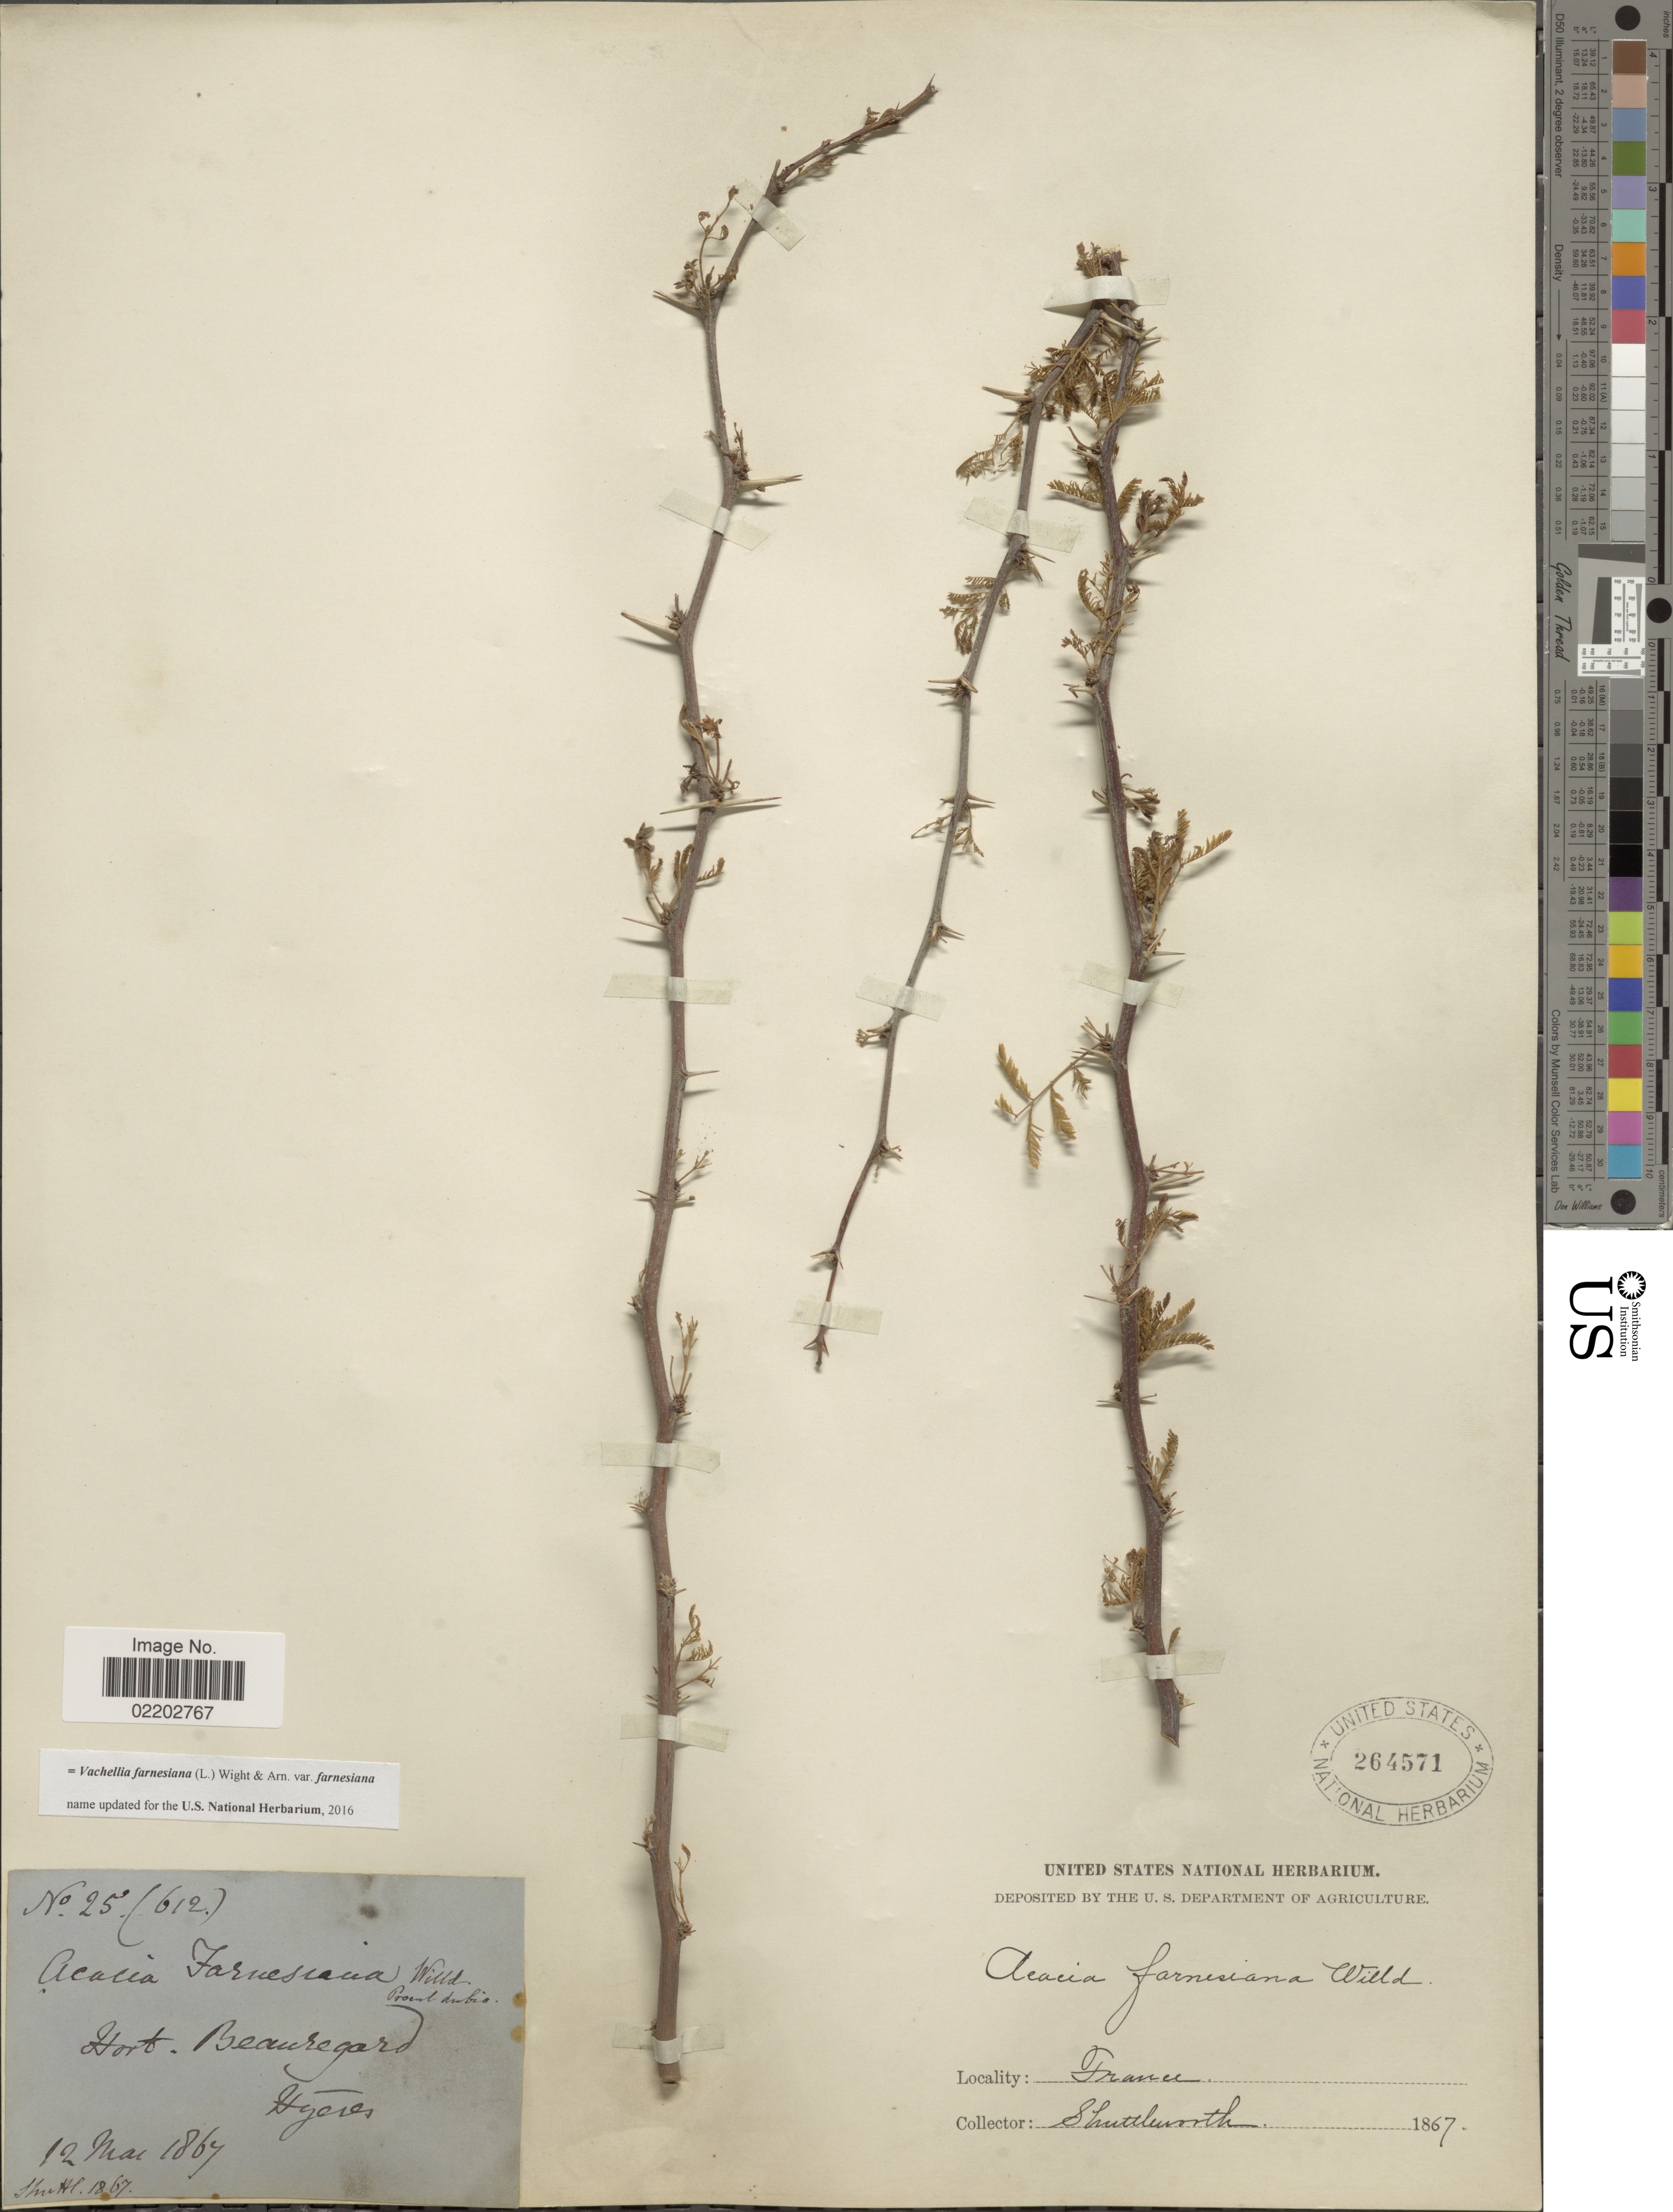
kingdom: Plantae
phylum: Tracheophyta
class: Magnoliopsida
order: Fabales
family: Fabaceae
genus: Vachellia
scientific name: Vachellia farnesiana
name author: (L.) Wight & Arn.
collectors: Shuttleworth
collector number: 25/612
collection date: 1864-03-12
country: France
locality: Hort. Beauregard, Hyeres [interpreted]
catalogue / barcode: US 264571